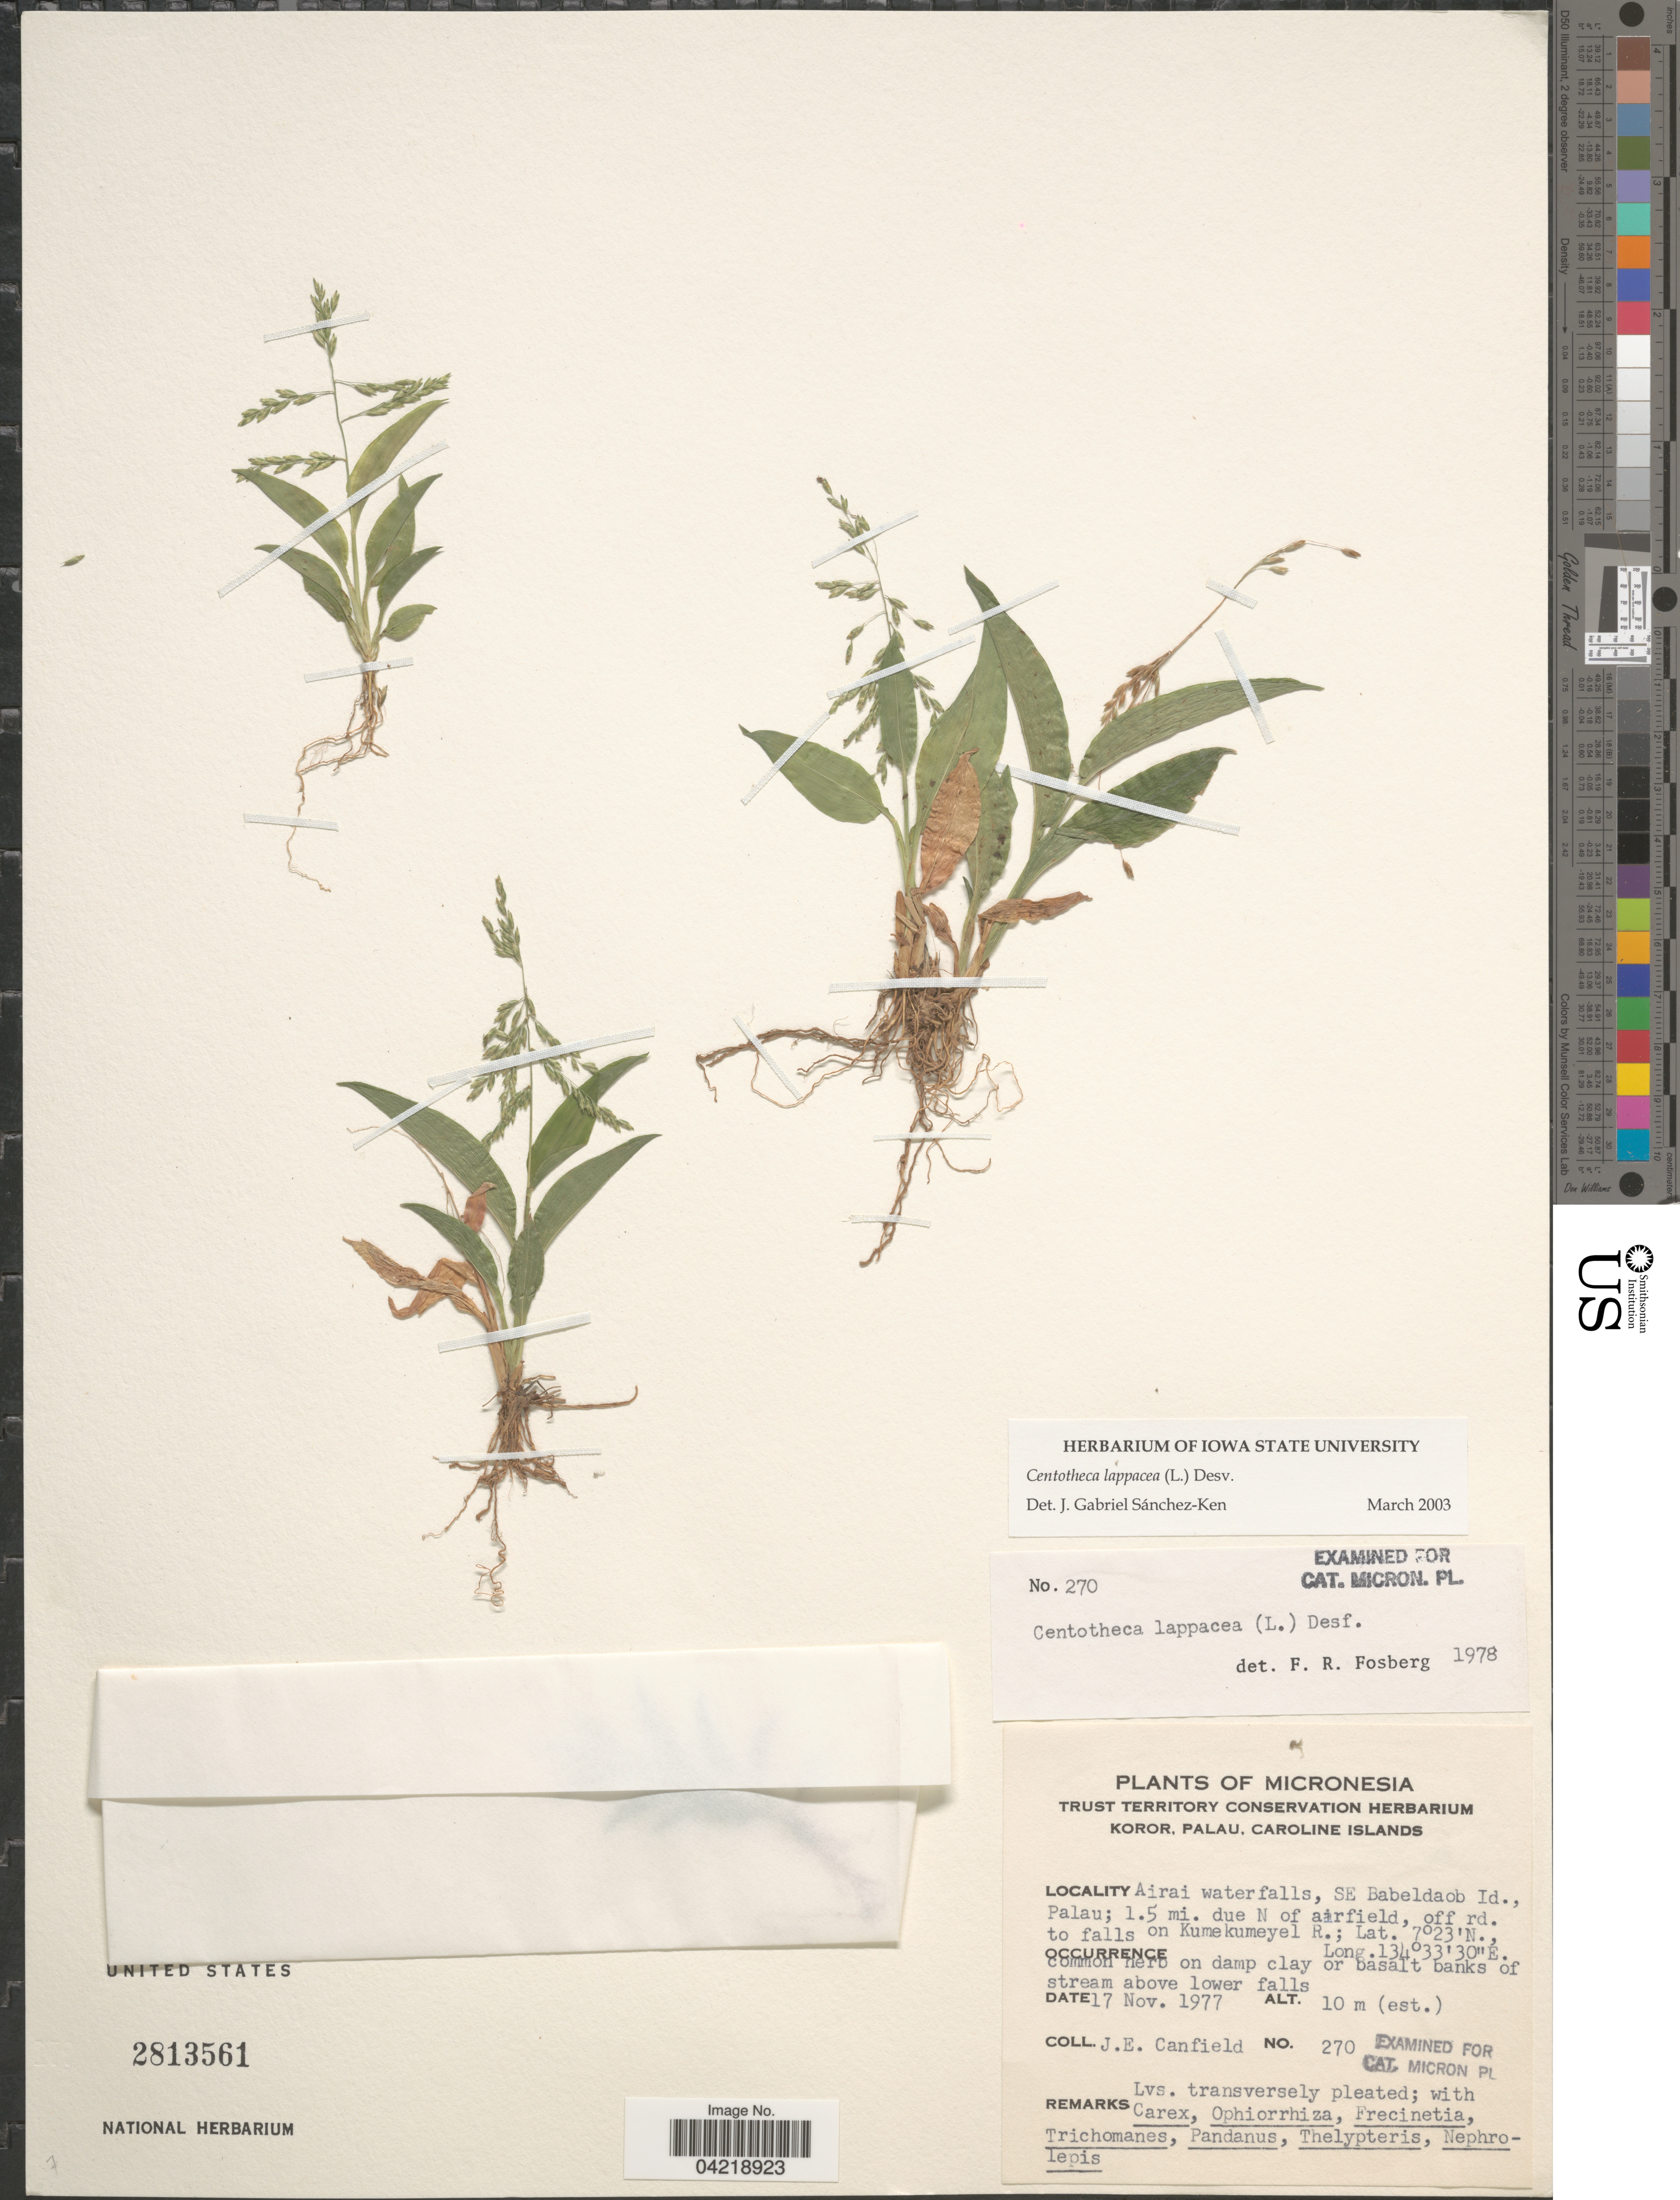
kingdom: Plantae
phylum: Tracheophyta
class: Liliopsida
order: Poales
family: Poaceae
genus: Centotheca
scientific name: Centotheca lappacea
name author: (L.) Desv.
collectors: J. E. Canfield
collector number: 270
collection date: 1977-11-17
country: Palau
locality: Micronesia. Airai waterfalls, SE Babeldaob Id., Palau; 1.5 mi. due N of airfield, off rd. to falls on Kumekumeyel R.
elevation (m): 10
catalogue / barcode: US 2813561